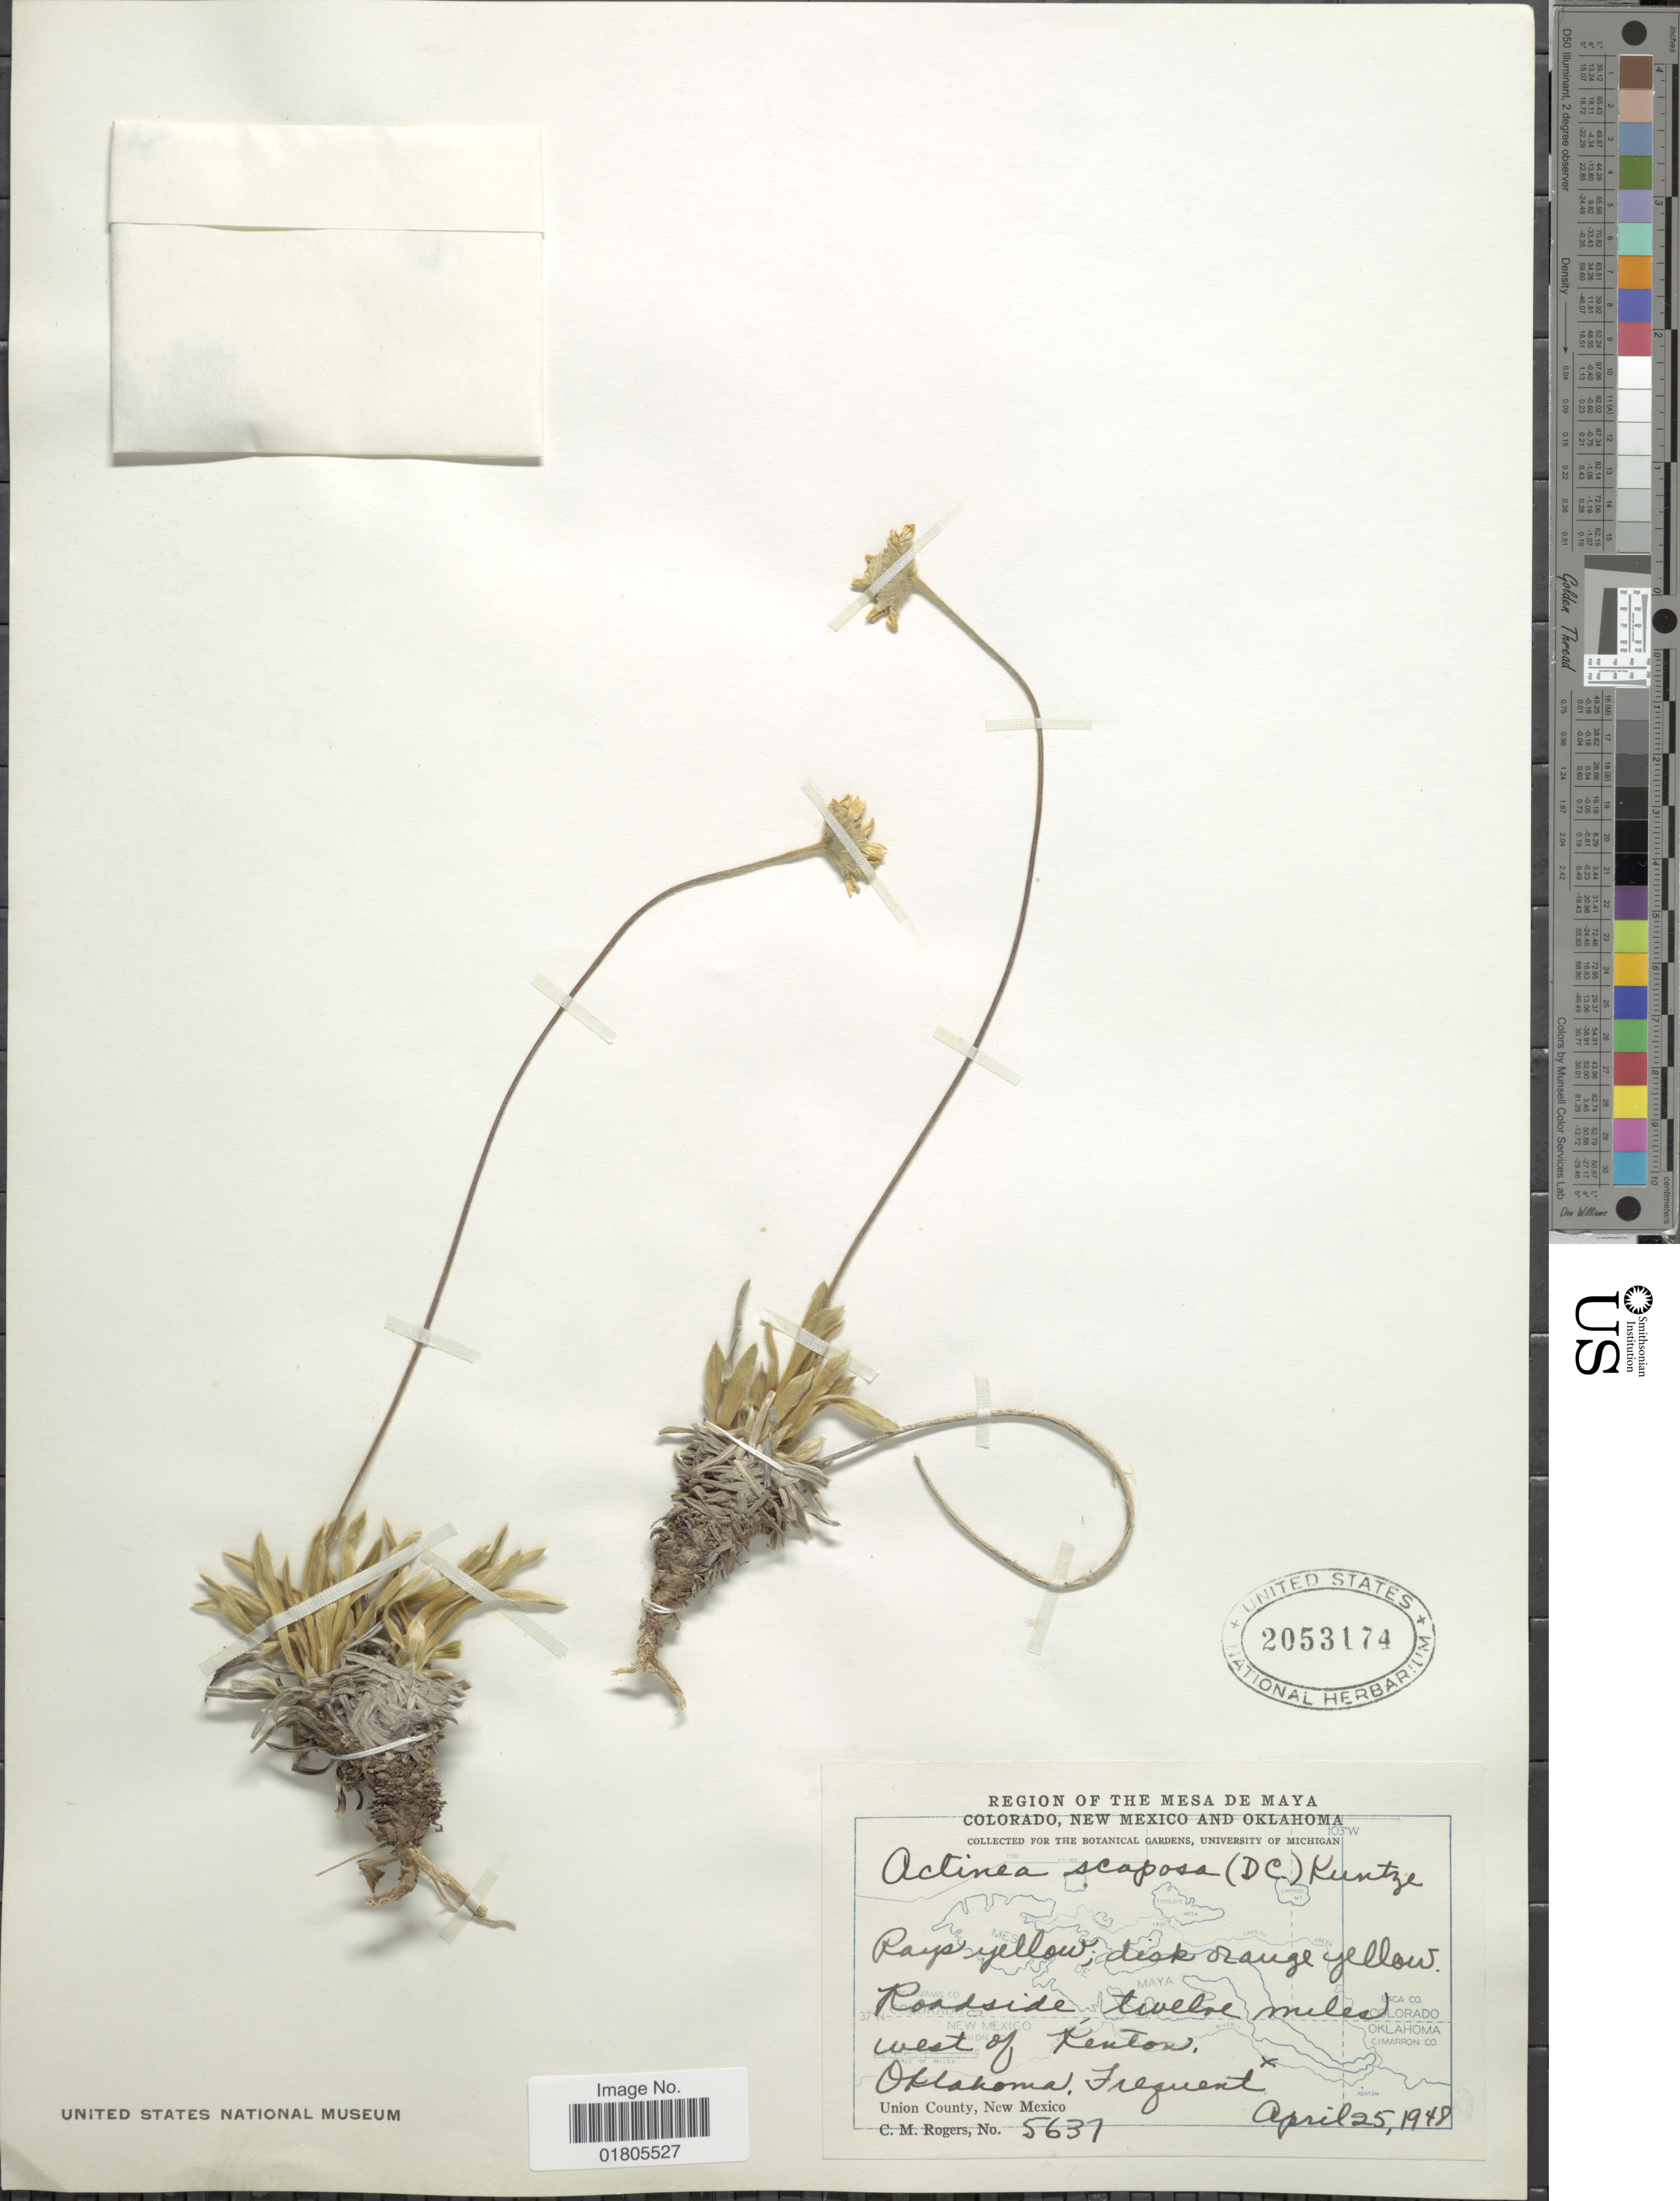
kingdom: Plantae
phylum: Tracheophyta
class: Magnoliopsida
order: Asterales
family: Asteraceae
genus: Actinea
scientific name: Actinea scaposa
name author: (DC.) Kuntze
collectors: C. M. Rogers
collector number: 5637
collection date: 1948-04-25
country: United States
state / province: New Mexico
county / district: Union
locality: Region of the Mesa de Maya. Roadside, twelve miles west of Kenton. Oklahoma. Frequent. Union County, New Mexico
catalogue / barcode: US 2053174